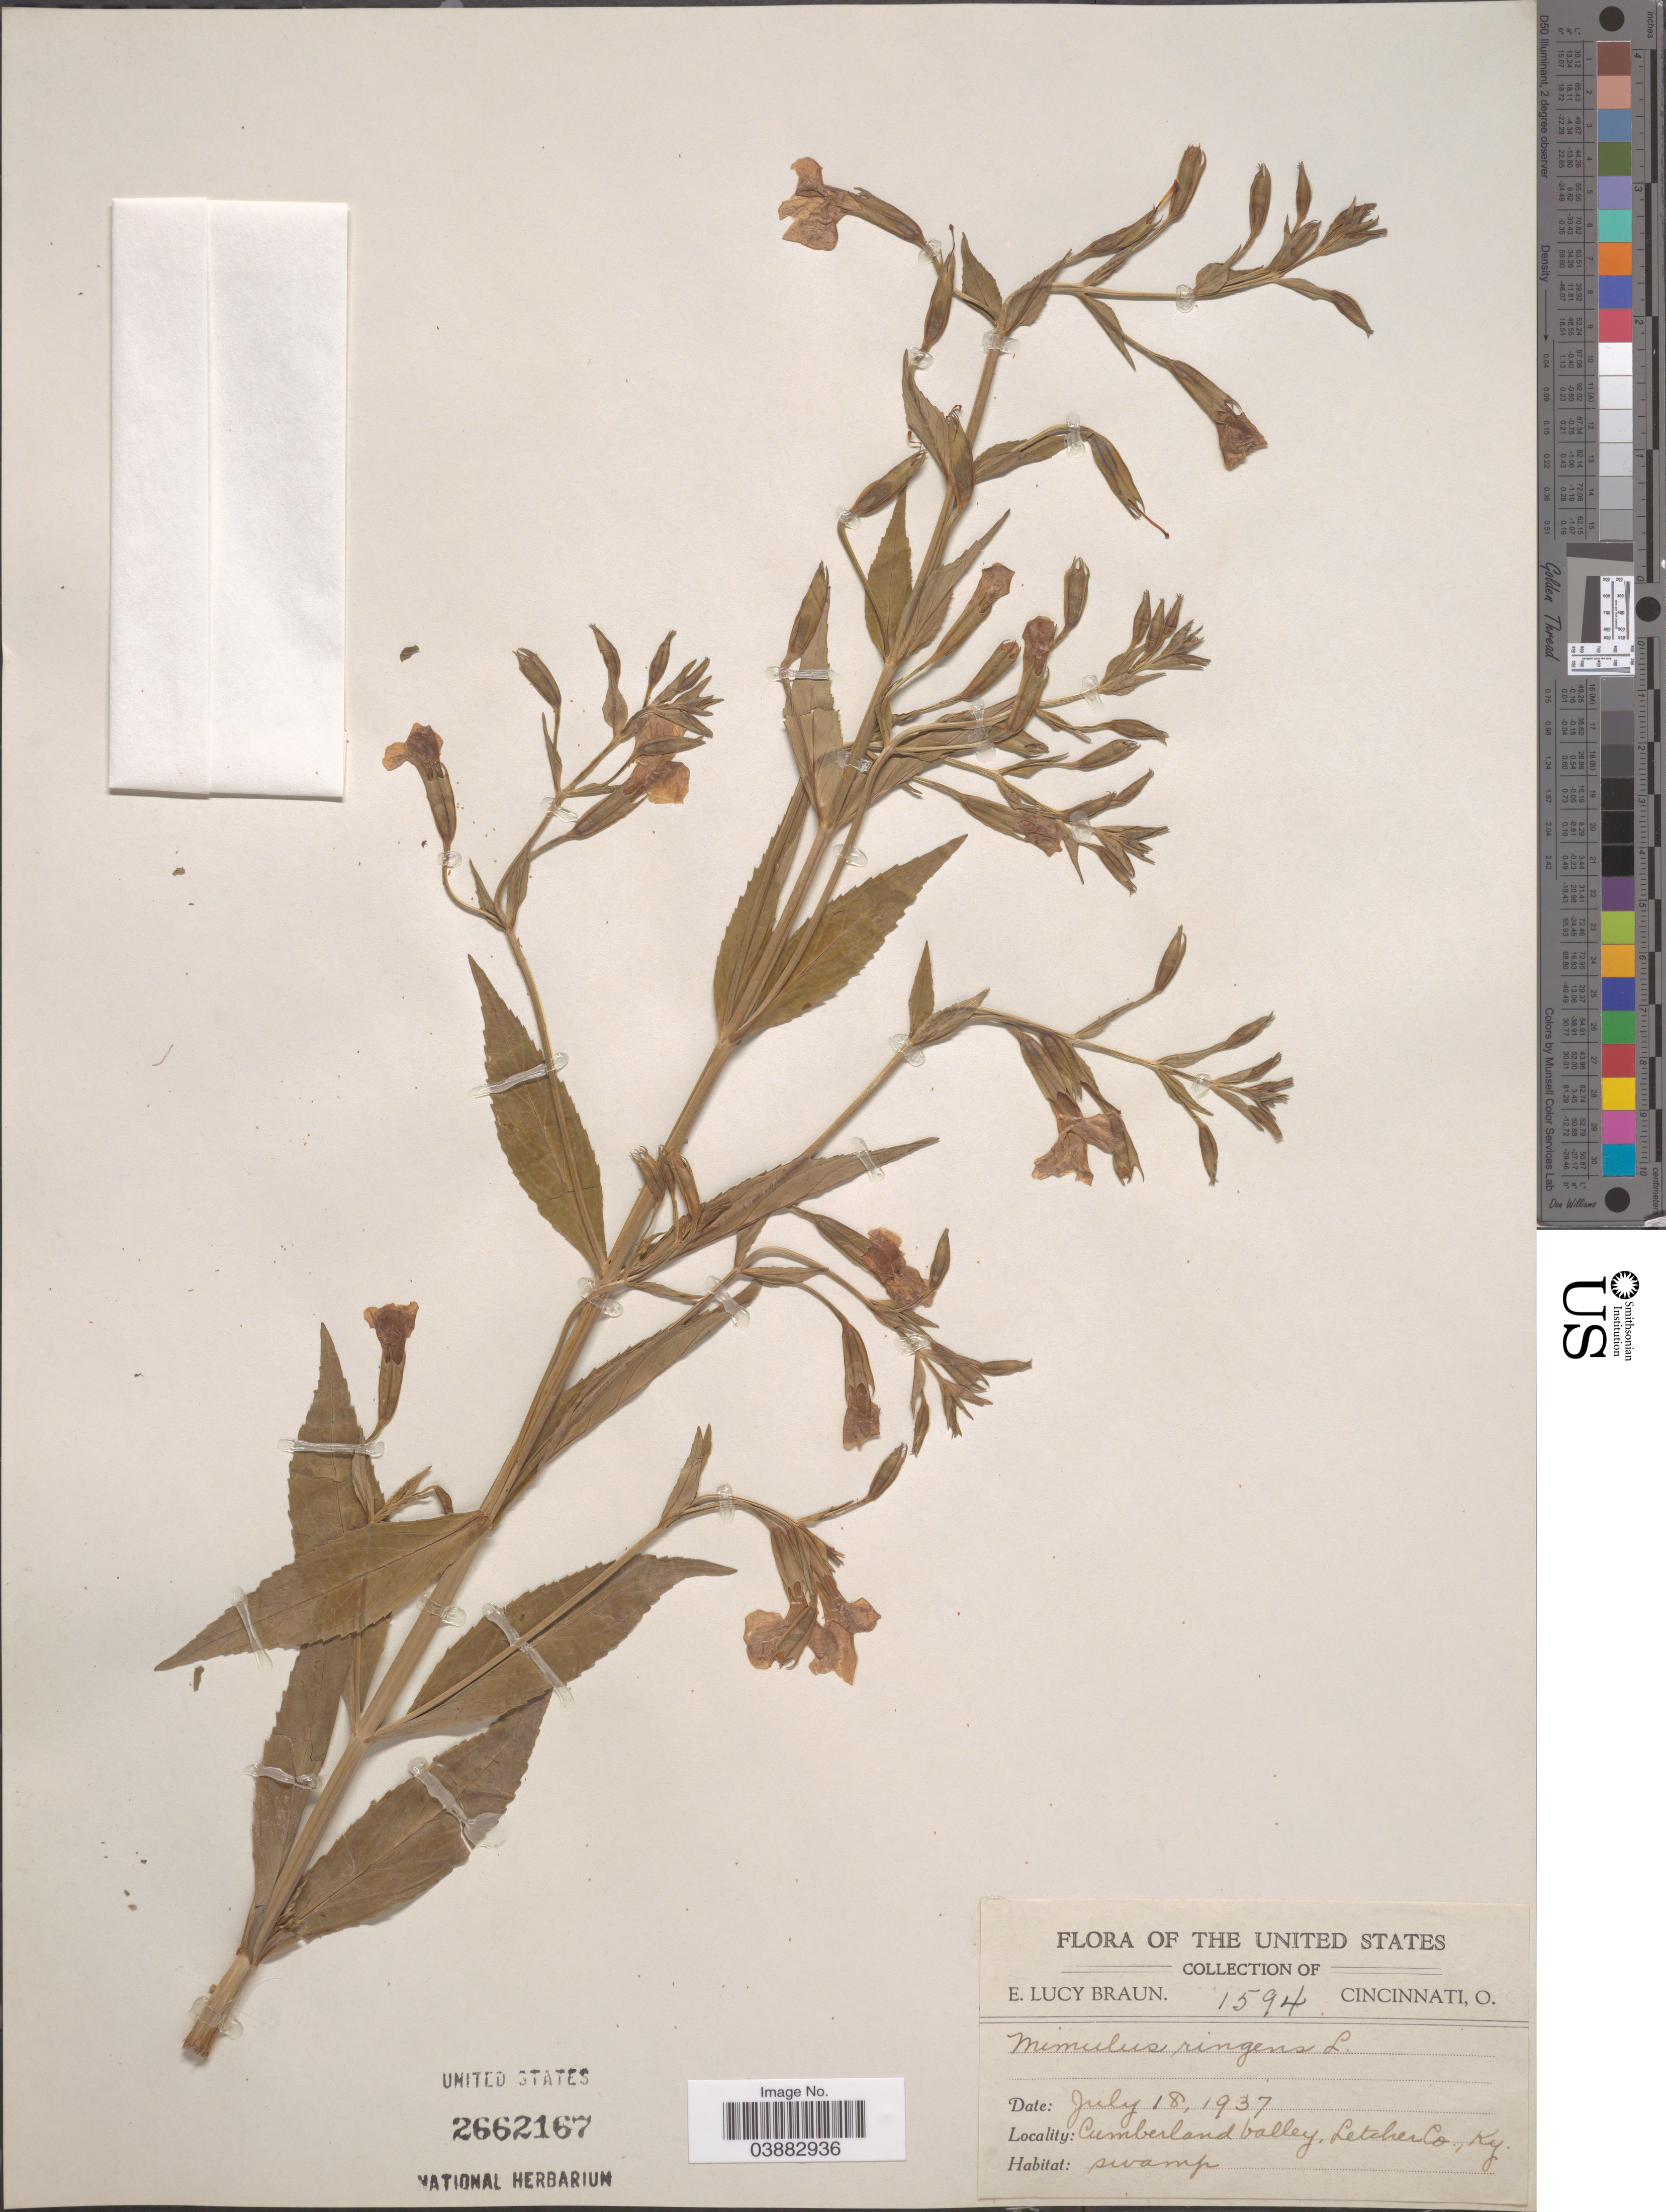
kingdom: Plantae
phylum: Tracheophyta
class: Magnoliopsida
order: Lamiales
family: Phrymaceae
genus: Mimulus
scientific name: Mimulus ringens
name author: L.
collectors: E. L. Braun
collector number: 1594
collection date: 1937-07-18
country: United States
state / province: Kentucky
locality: Cumberland valley, Letcher Co.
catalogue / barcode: US 2662167